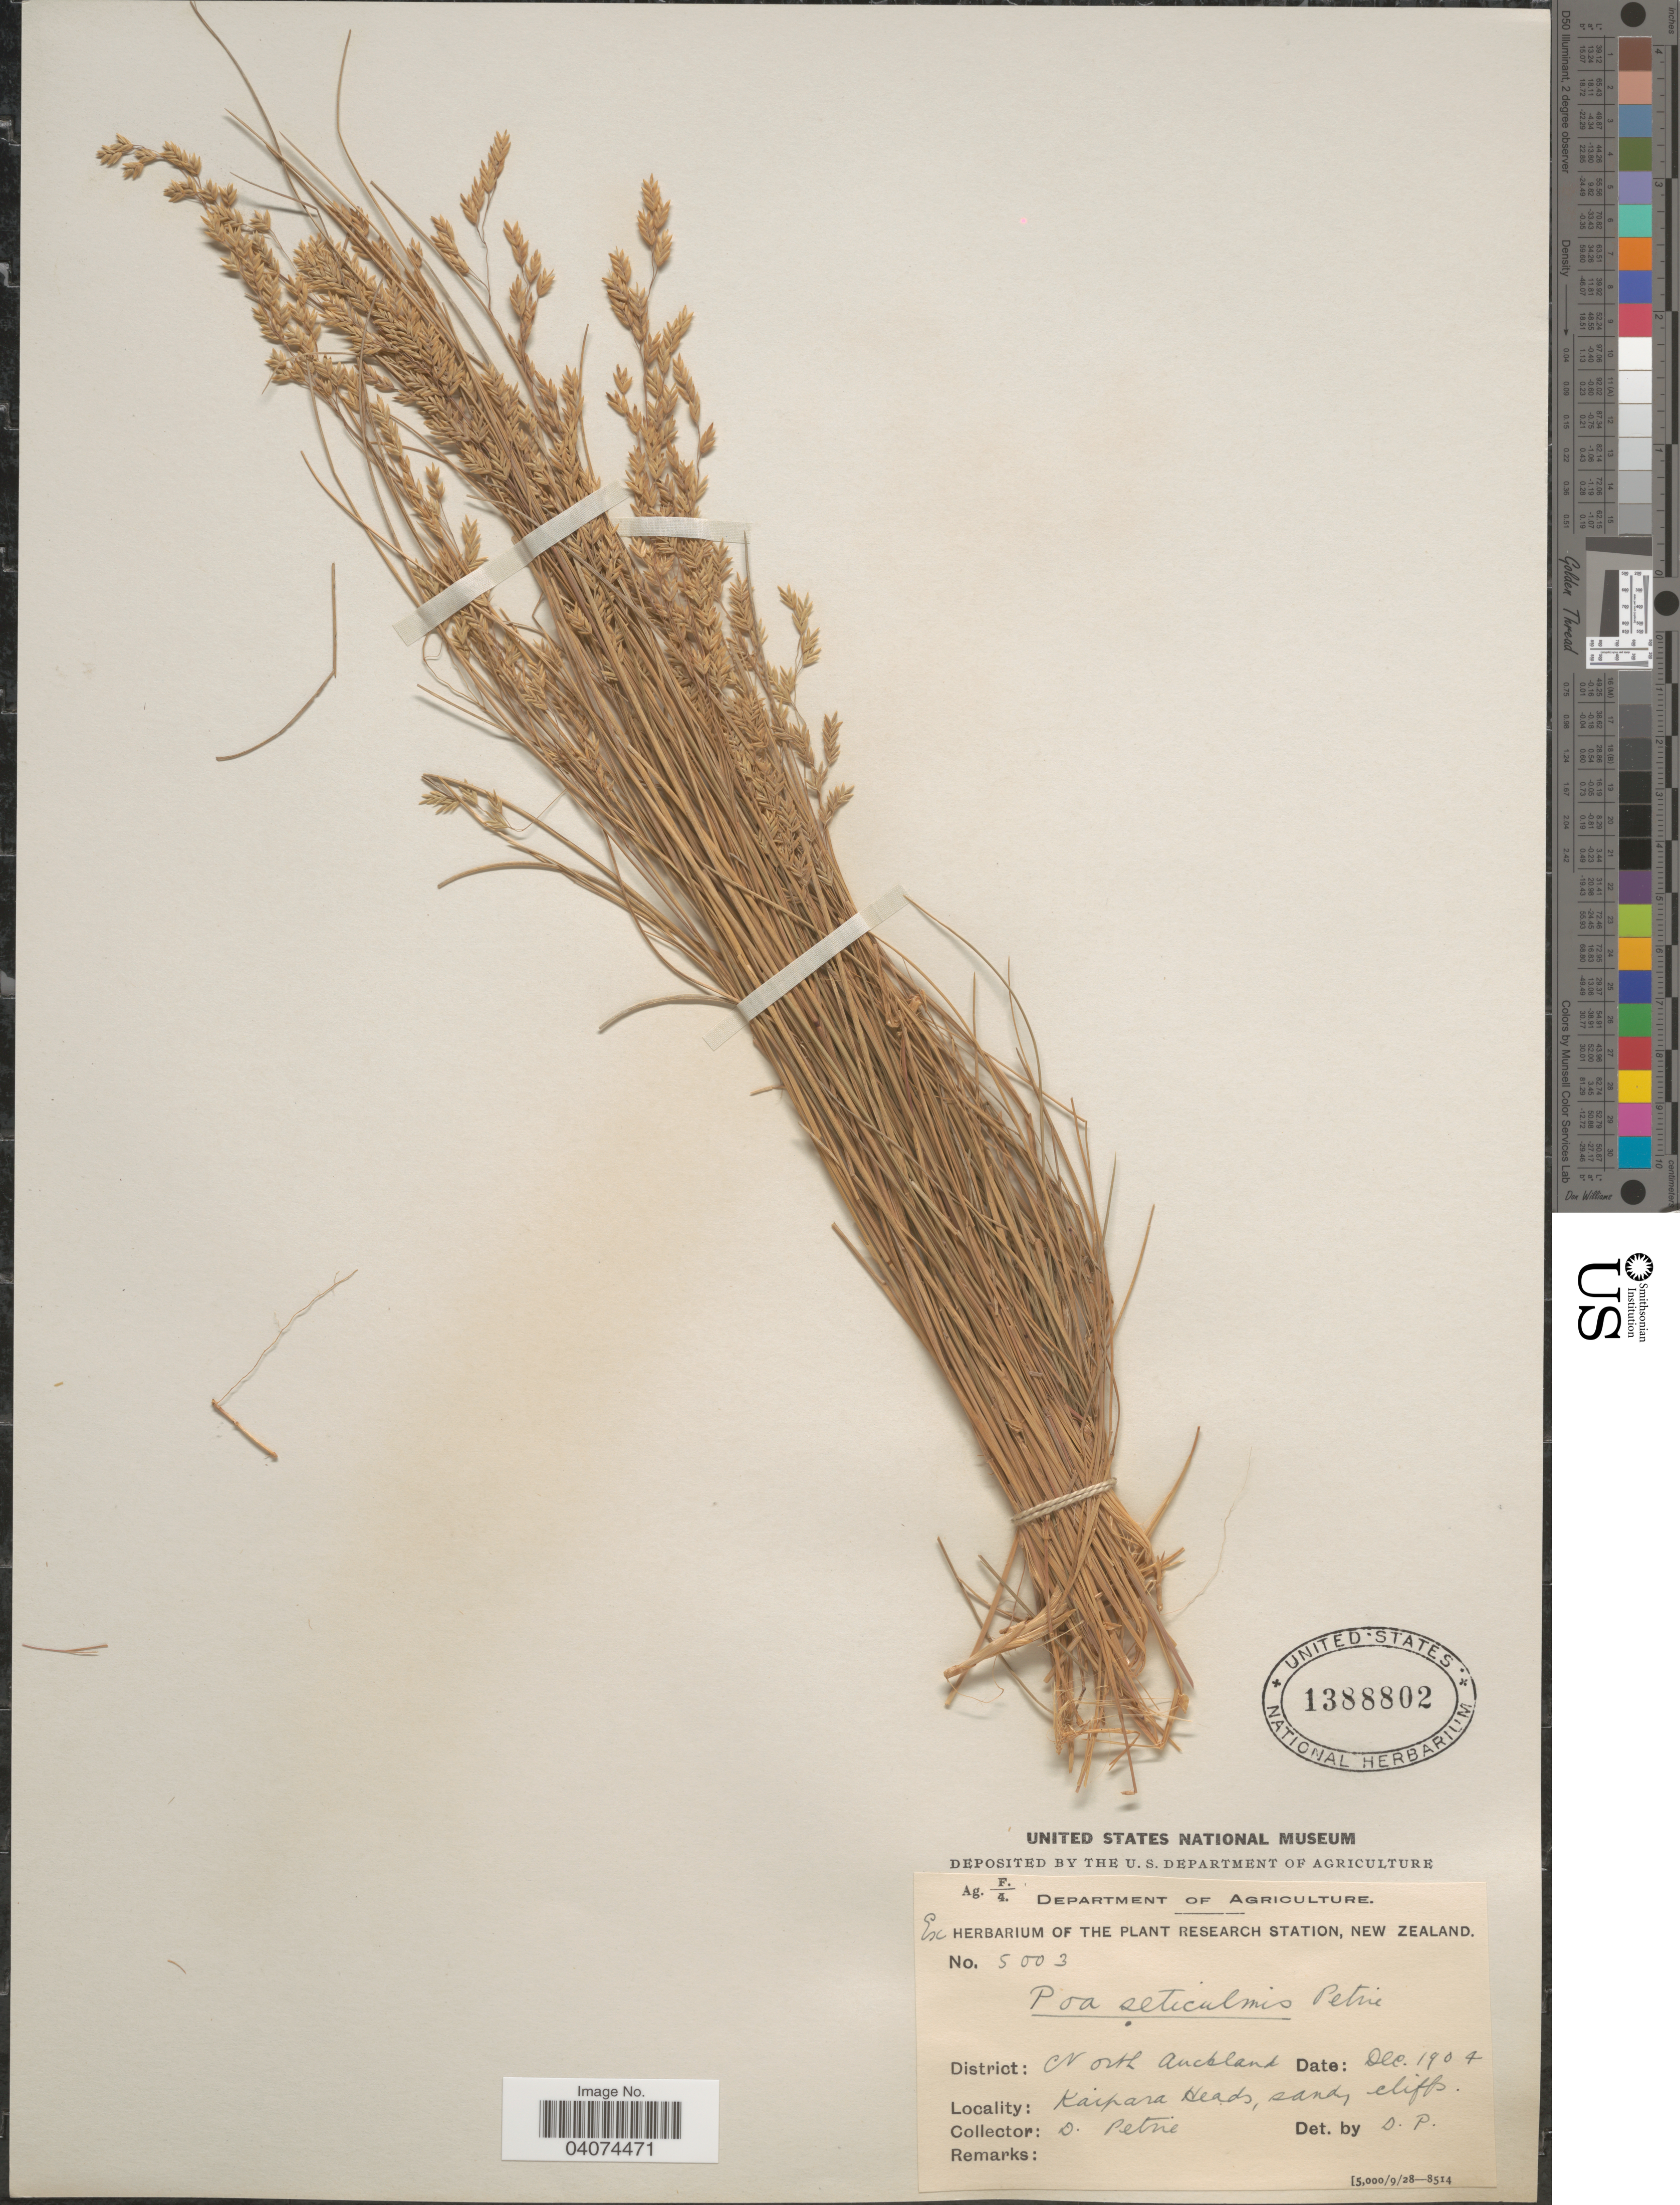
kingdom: Plantae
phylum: Tracheophyta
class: Liliopsida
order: Poales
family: Poaceae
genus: Poa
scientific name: Poa pusilla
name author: Berggr.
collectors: D. Petrie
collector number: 5003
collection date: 1904-12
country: New Zealand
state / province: Auckland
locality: District: North Auckland. Kaipara Heads, sand, cliffs.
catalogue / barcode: US 1388802